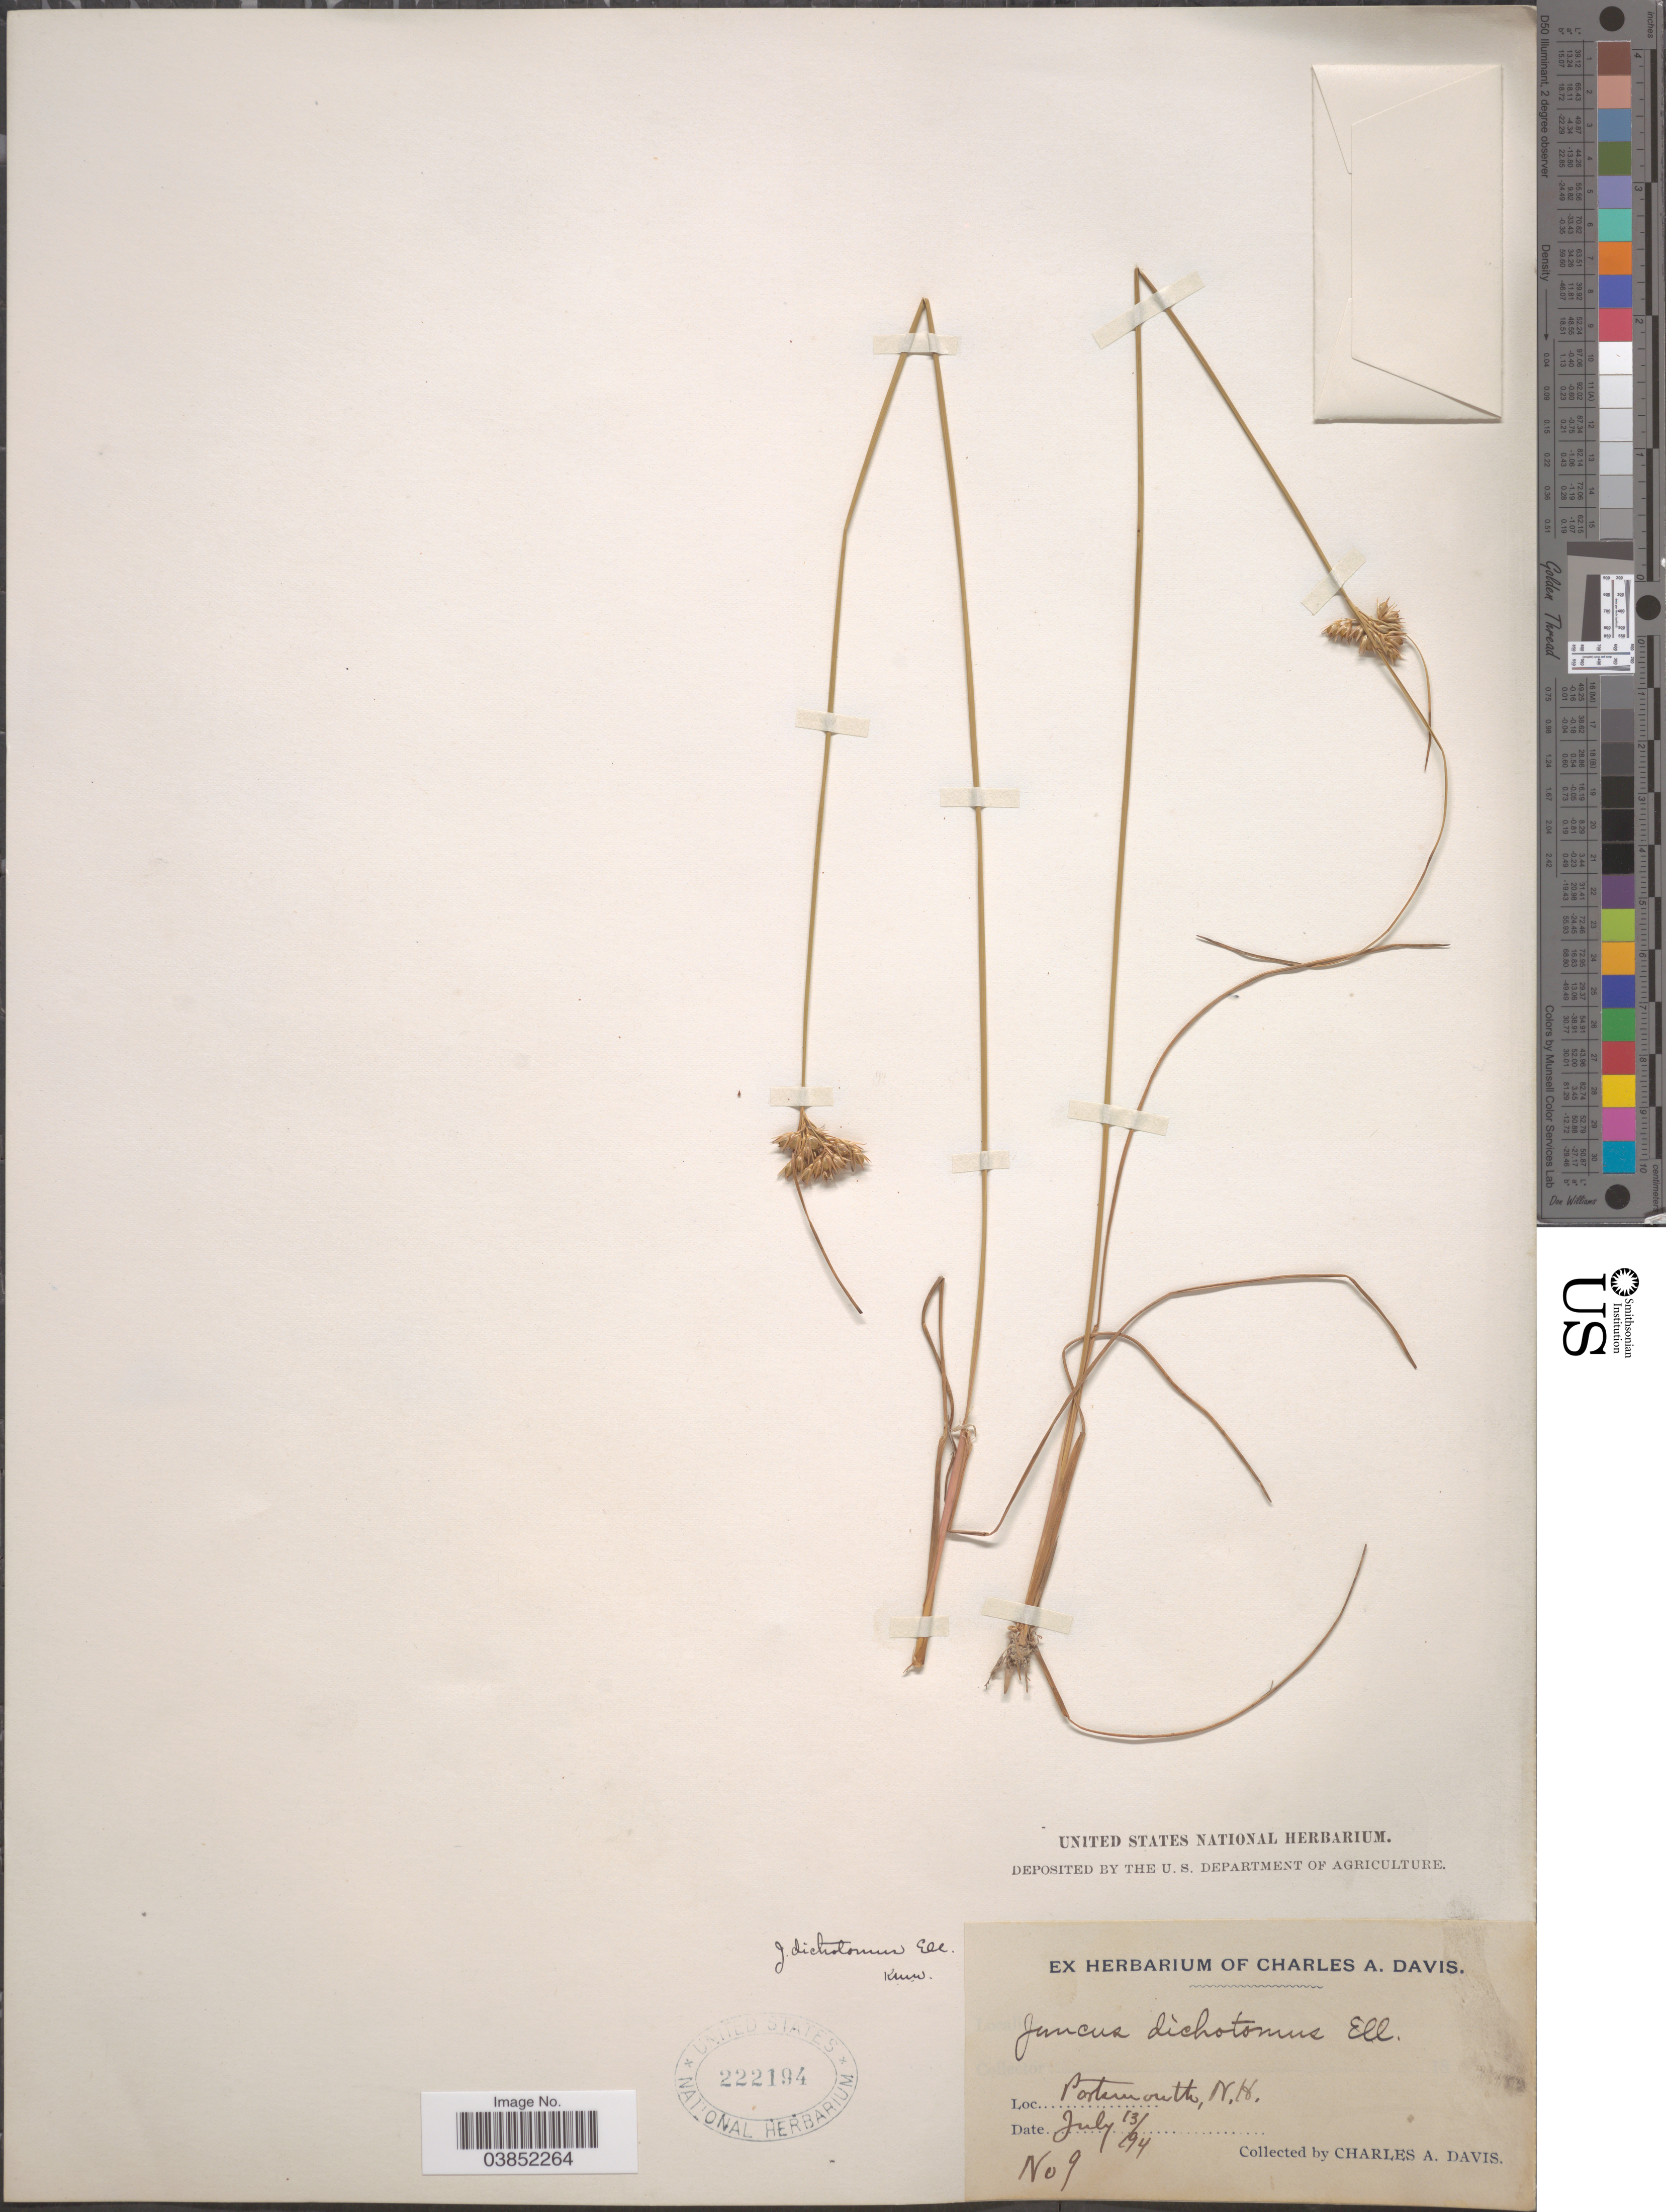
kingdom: Plantae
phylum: Tracheophyta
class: Liliopsida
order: Poales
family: Juncaceae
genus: Juncus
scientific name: Juncus dichotomus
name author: Elliott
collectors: C. Davis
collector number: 9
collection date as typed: Transcribed d/m/y: 13/7/94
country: United States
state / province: New Hampshire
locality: Portsmouth.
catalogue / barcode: US 222194